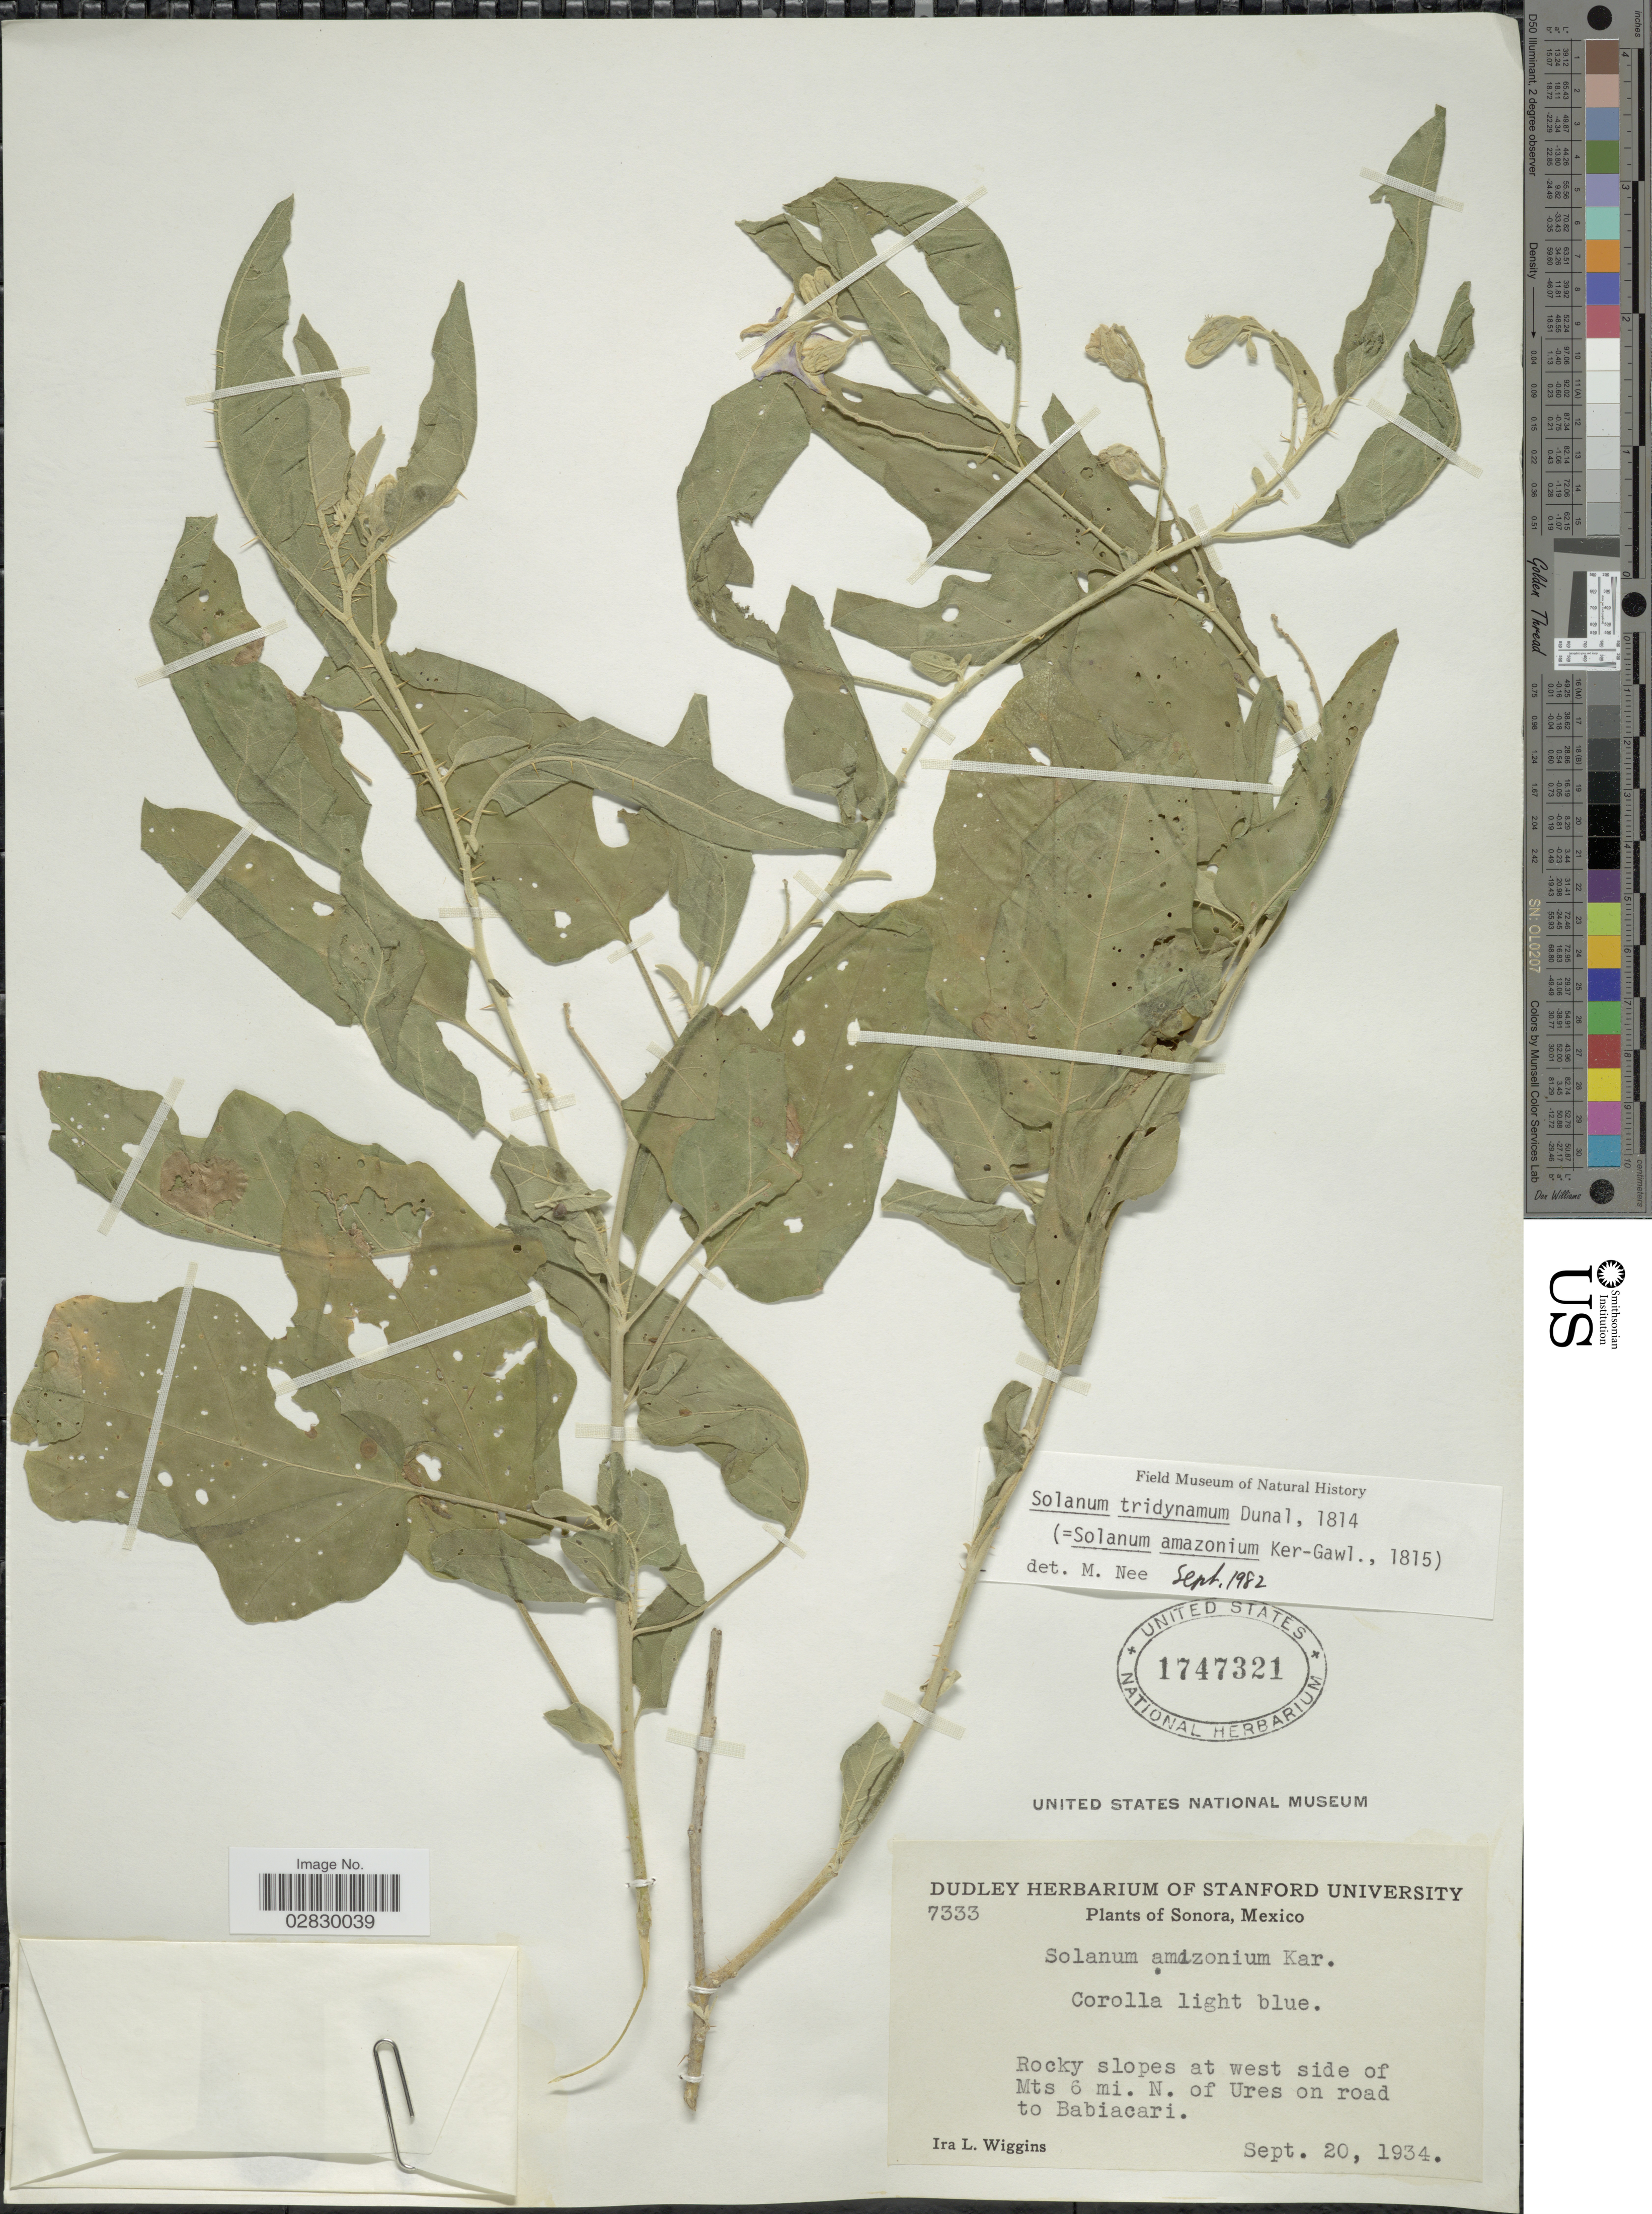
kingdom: Plantae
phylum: Tracheophyta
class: Magnoliopsida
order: Solanales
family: Solanaceae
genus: Solanum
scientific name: Solanum houstonii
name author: Dunal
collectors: I. L. Wiggins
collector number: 7333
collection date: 1934-09-20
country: Mexico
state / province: Sonora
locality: Rocky slopes at west side of Mts. 6 mi. N. of Ures on road to Babiacari.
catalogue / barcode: US 1747321